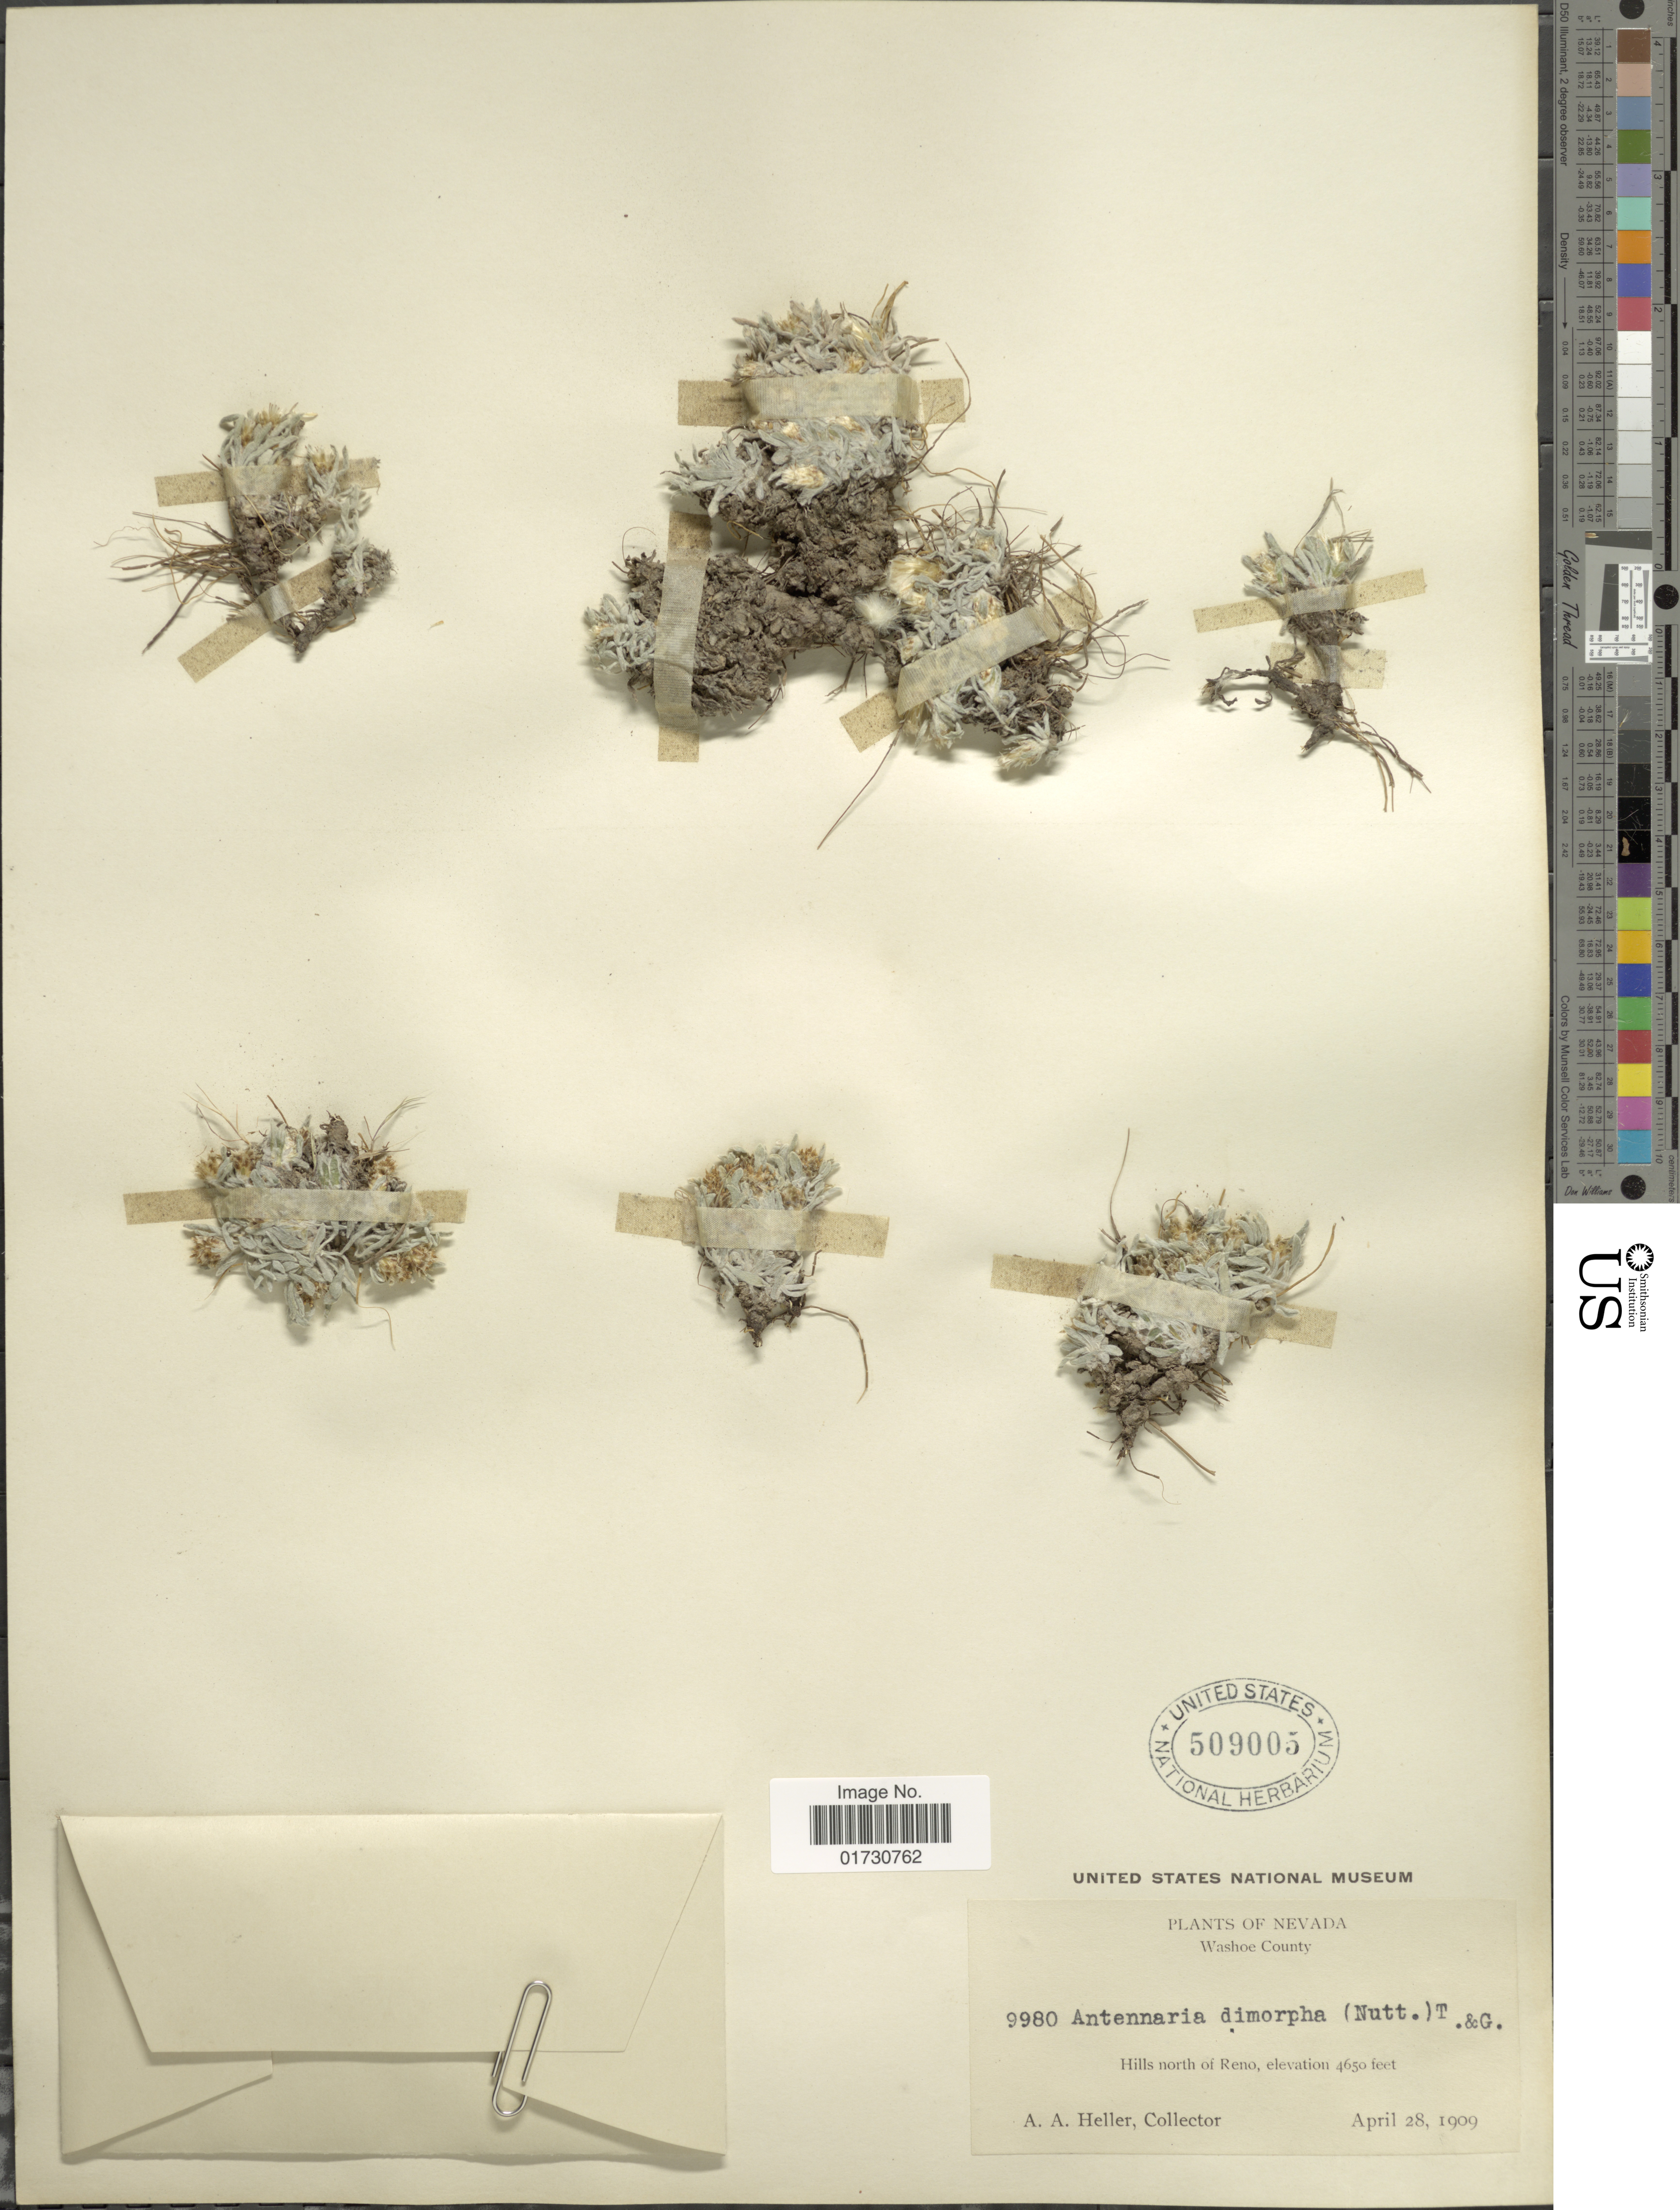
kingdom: Plantae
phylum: Tracheophyta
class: Magnoliopsida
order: Asterales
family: Asteraceae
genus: Antennaria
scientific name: Antennaria dimorpha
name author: (Nutt.) Torr. & A. Gray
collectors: A. A. Heller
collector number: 9980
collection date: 1909-04-28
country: United States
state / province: Nevada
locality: Washoe County, Hills north of Reno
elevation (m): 1417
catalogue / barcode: US 509005